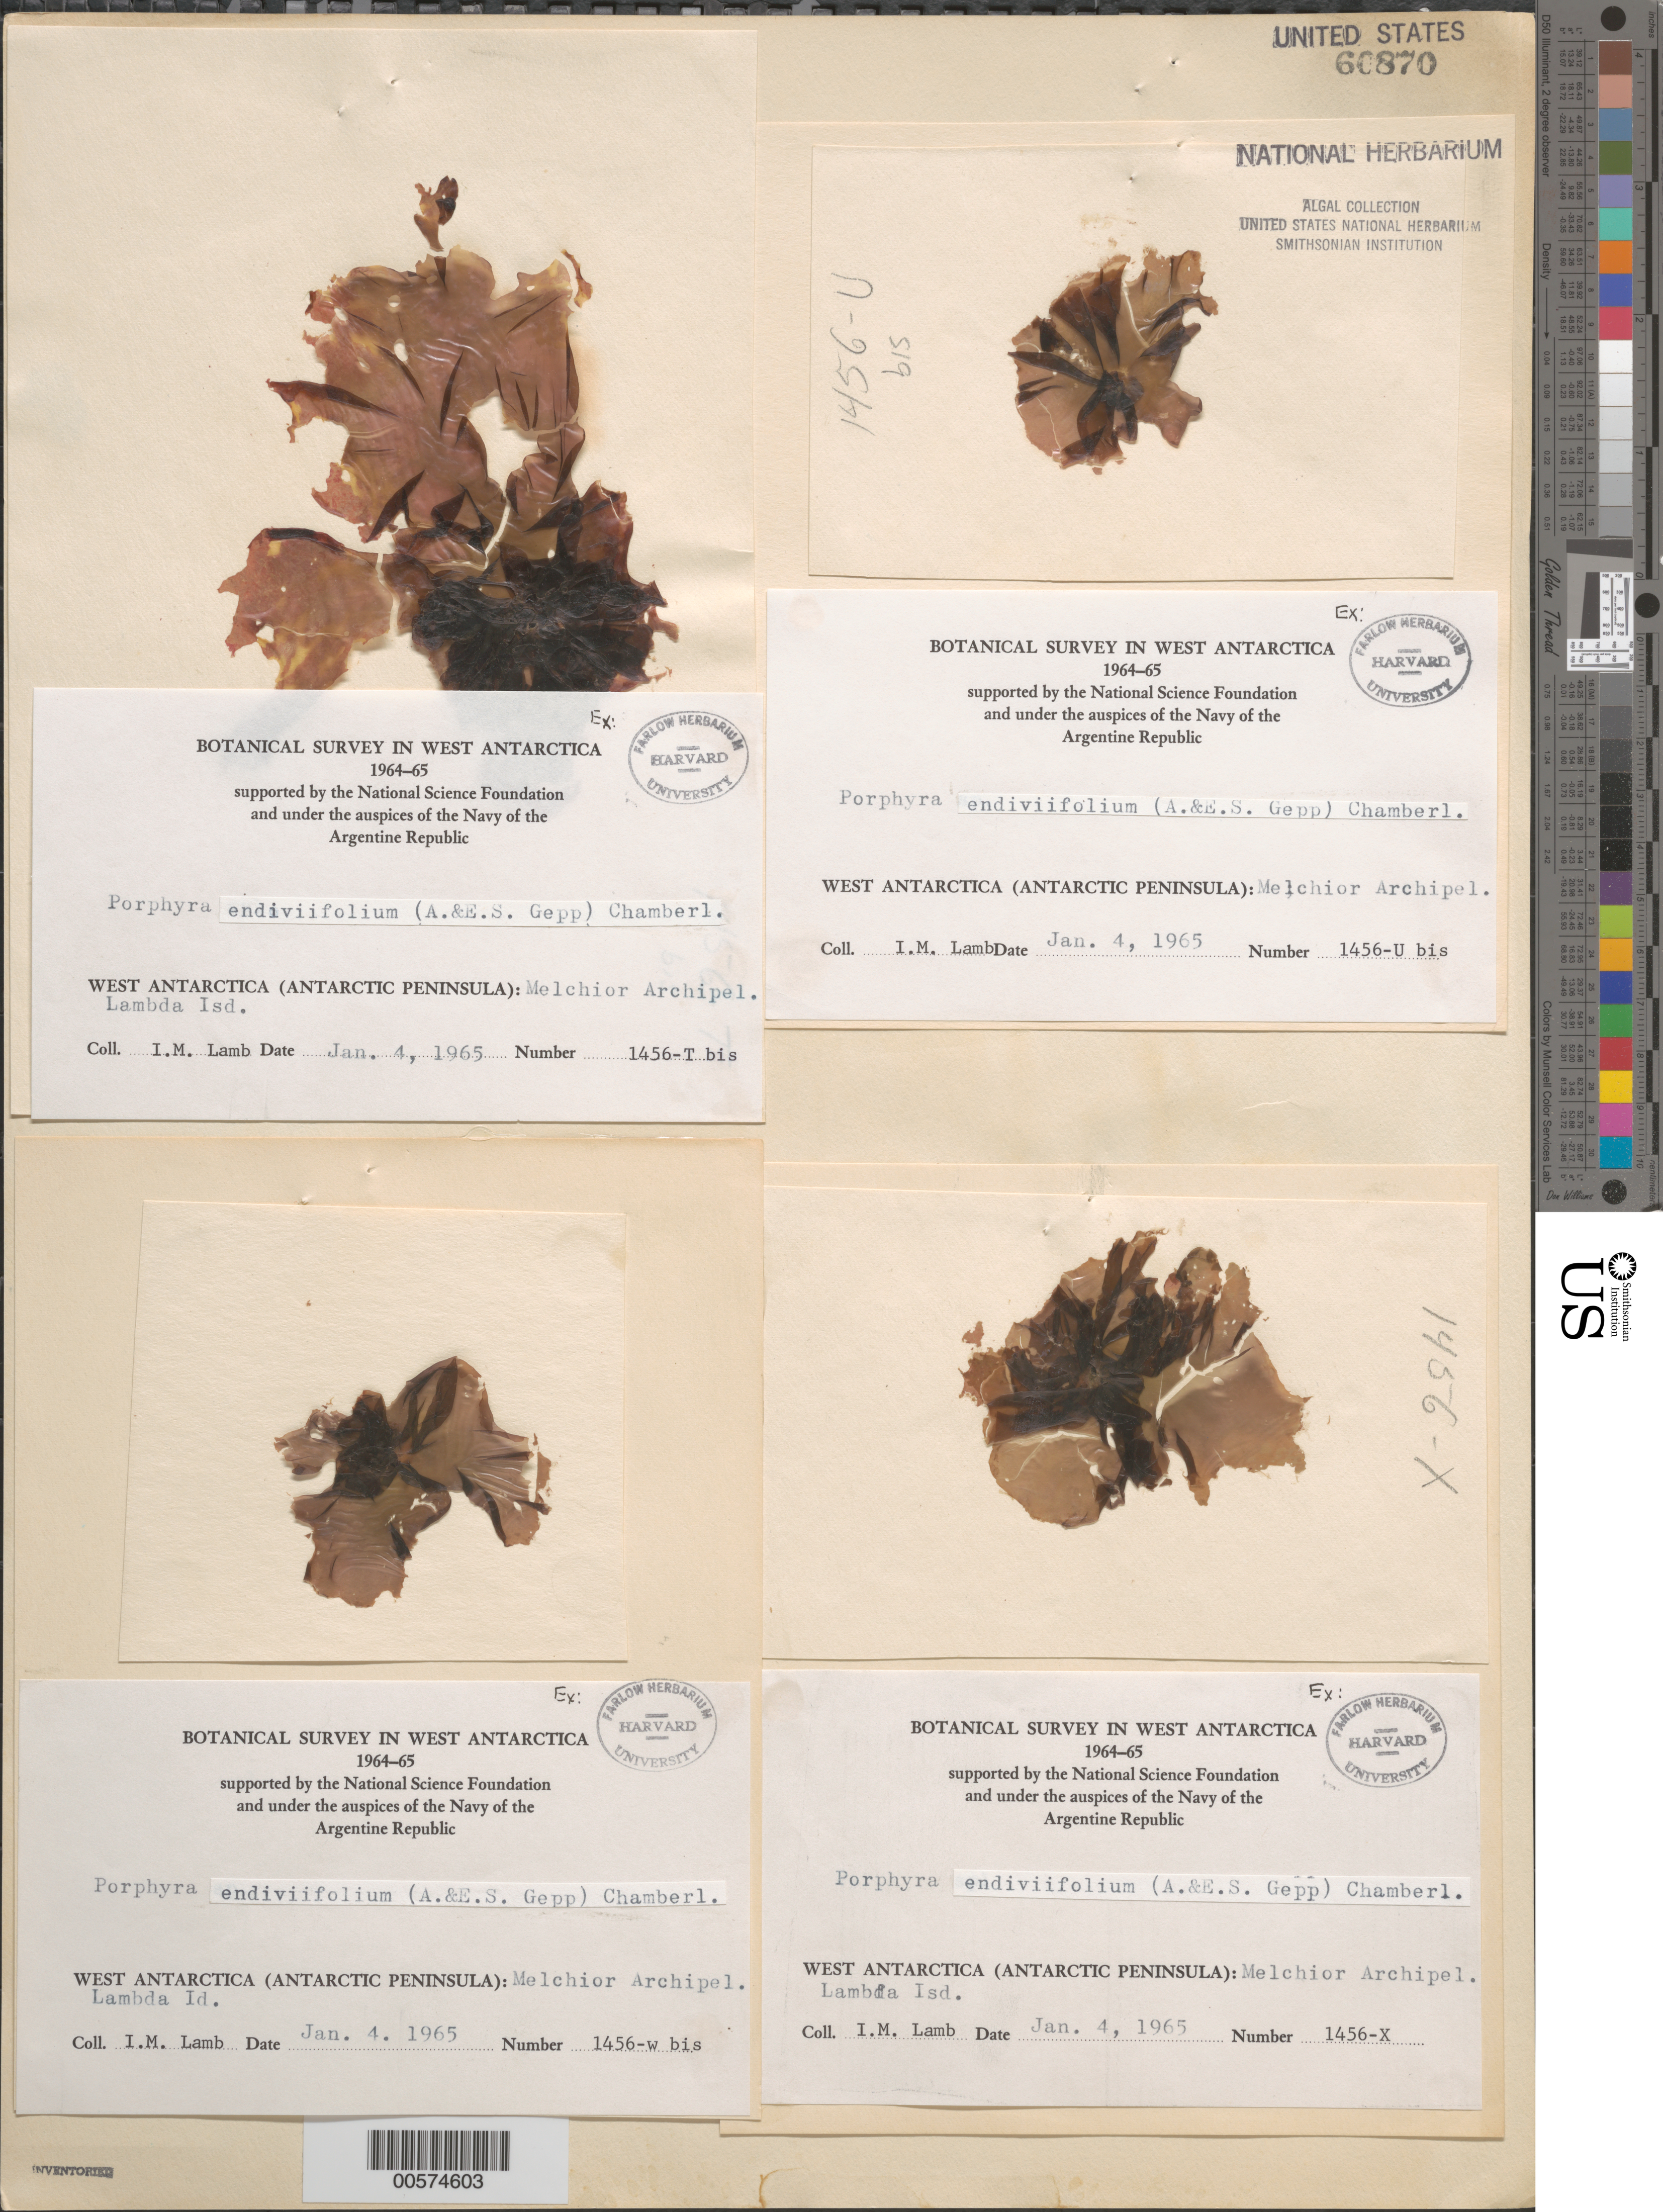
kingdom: Plantae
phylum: Rhodophyta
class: Bangiophyceae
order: Bangiales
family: Bangiaceae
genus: Pyropia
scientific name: Pyropia endiviifolia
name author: (A. Gepp & E. Gepp) H. G. Choi & M.S. Hwang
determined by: Algae name updating Project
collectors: I. M. Lamb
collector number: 1456T Bis & 1456U Bis & 1456W Bis & 1456X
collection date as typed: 04 Jan 1965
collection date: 1965-01-04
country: Antarctica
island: Lambda Island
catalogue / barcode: US 60870